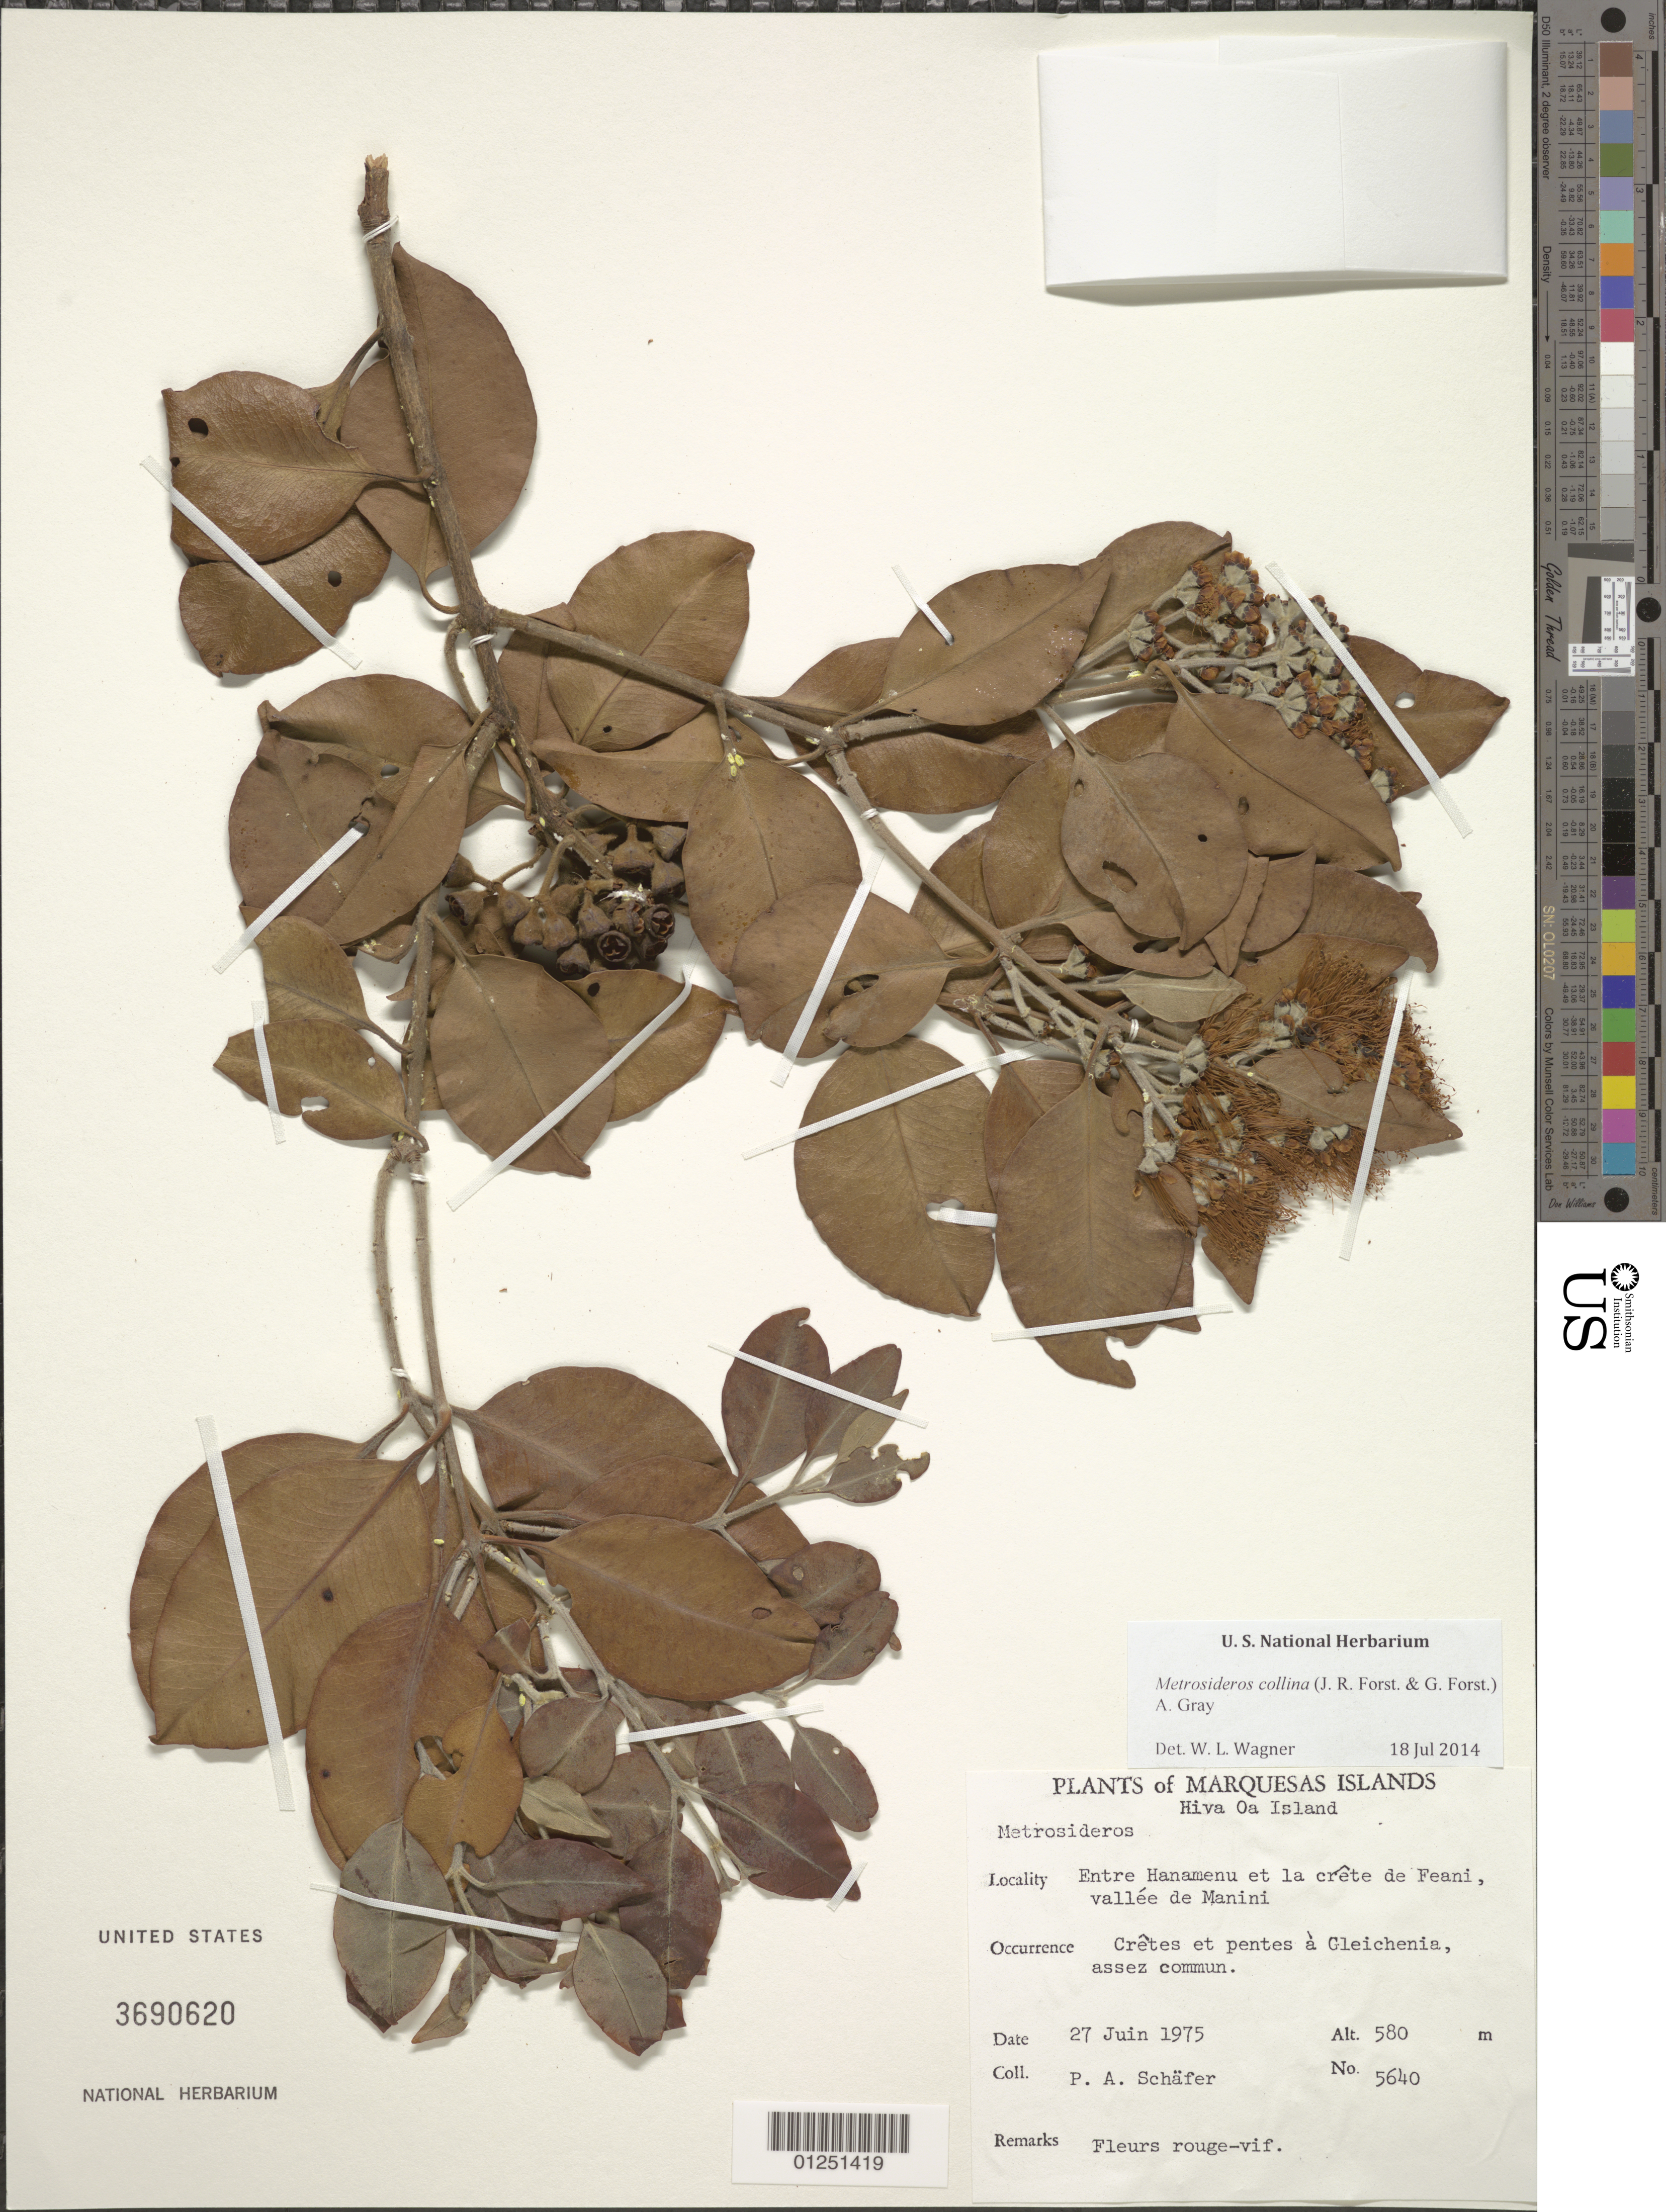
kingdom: Plantae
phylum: Tracheophyta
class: Magnoliopsida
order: Myrtales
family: Myrtaceae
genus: Metrosideros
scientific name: Metrosideros collina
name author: (J.R. Forst. & G. Forst.) A. Gray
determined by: Wagner, W. L., (BOT), Smithsonian Institution - National Museum of Natural History (UNITED STATES)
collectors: P. A. Schäfer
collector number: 5640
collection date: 1975-07-27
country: French Polynesia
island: Hiva Oa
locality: Entre Hanamenu et la crête de Feani, vallée de Manini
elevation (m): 580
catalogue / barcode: US 3690620